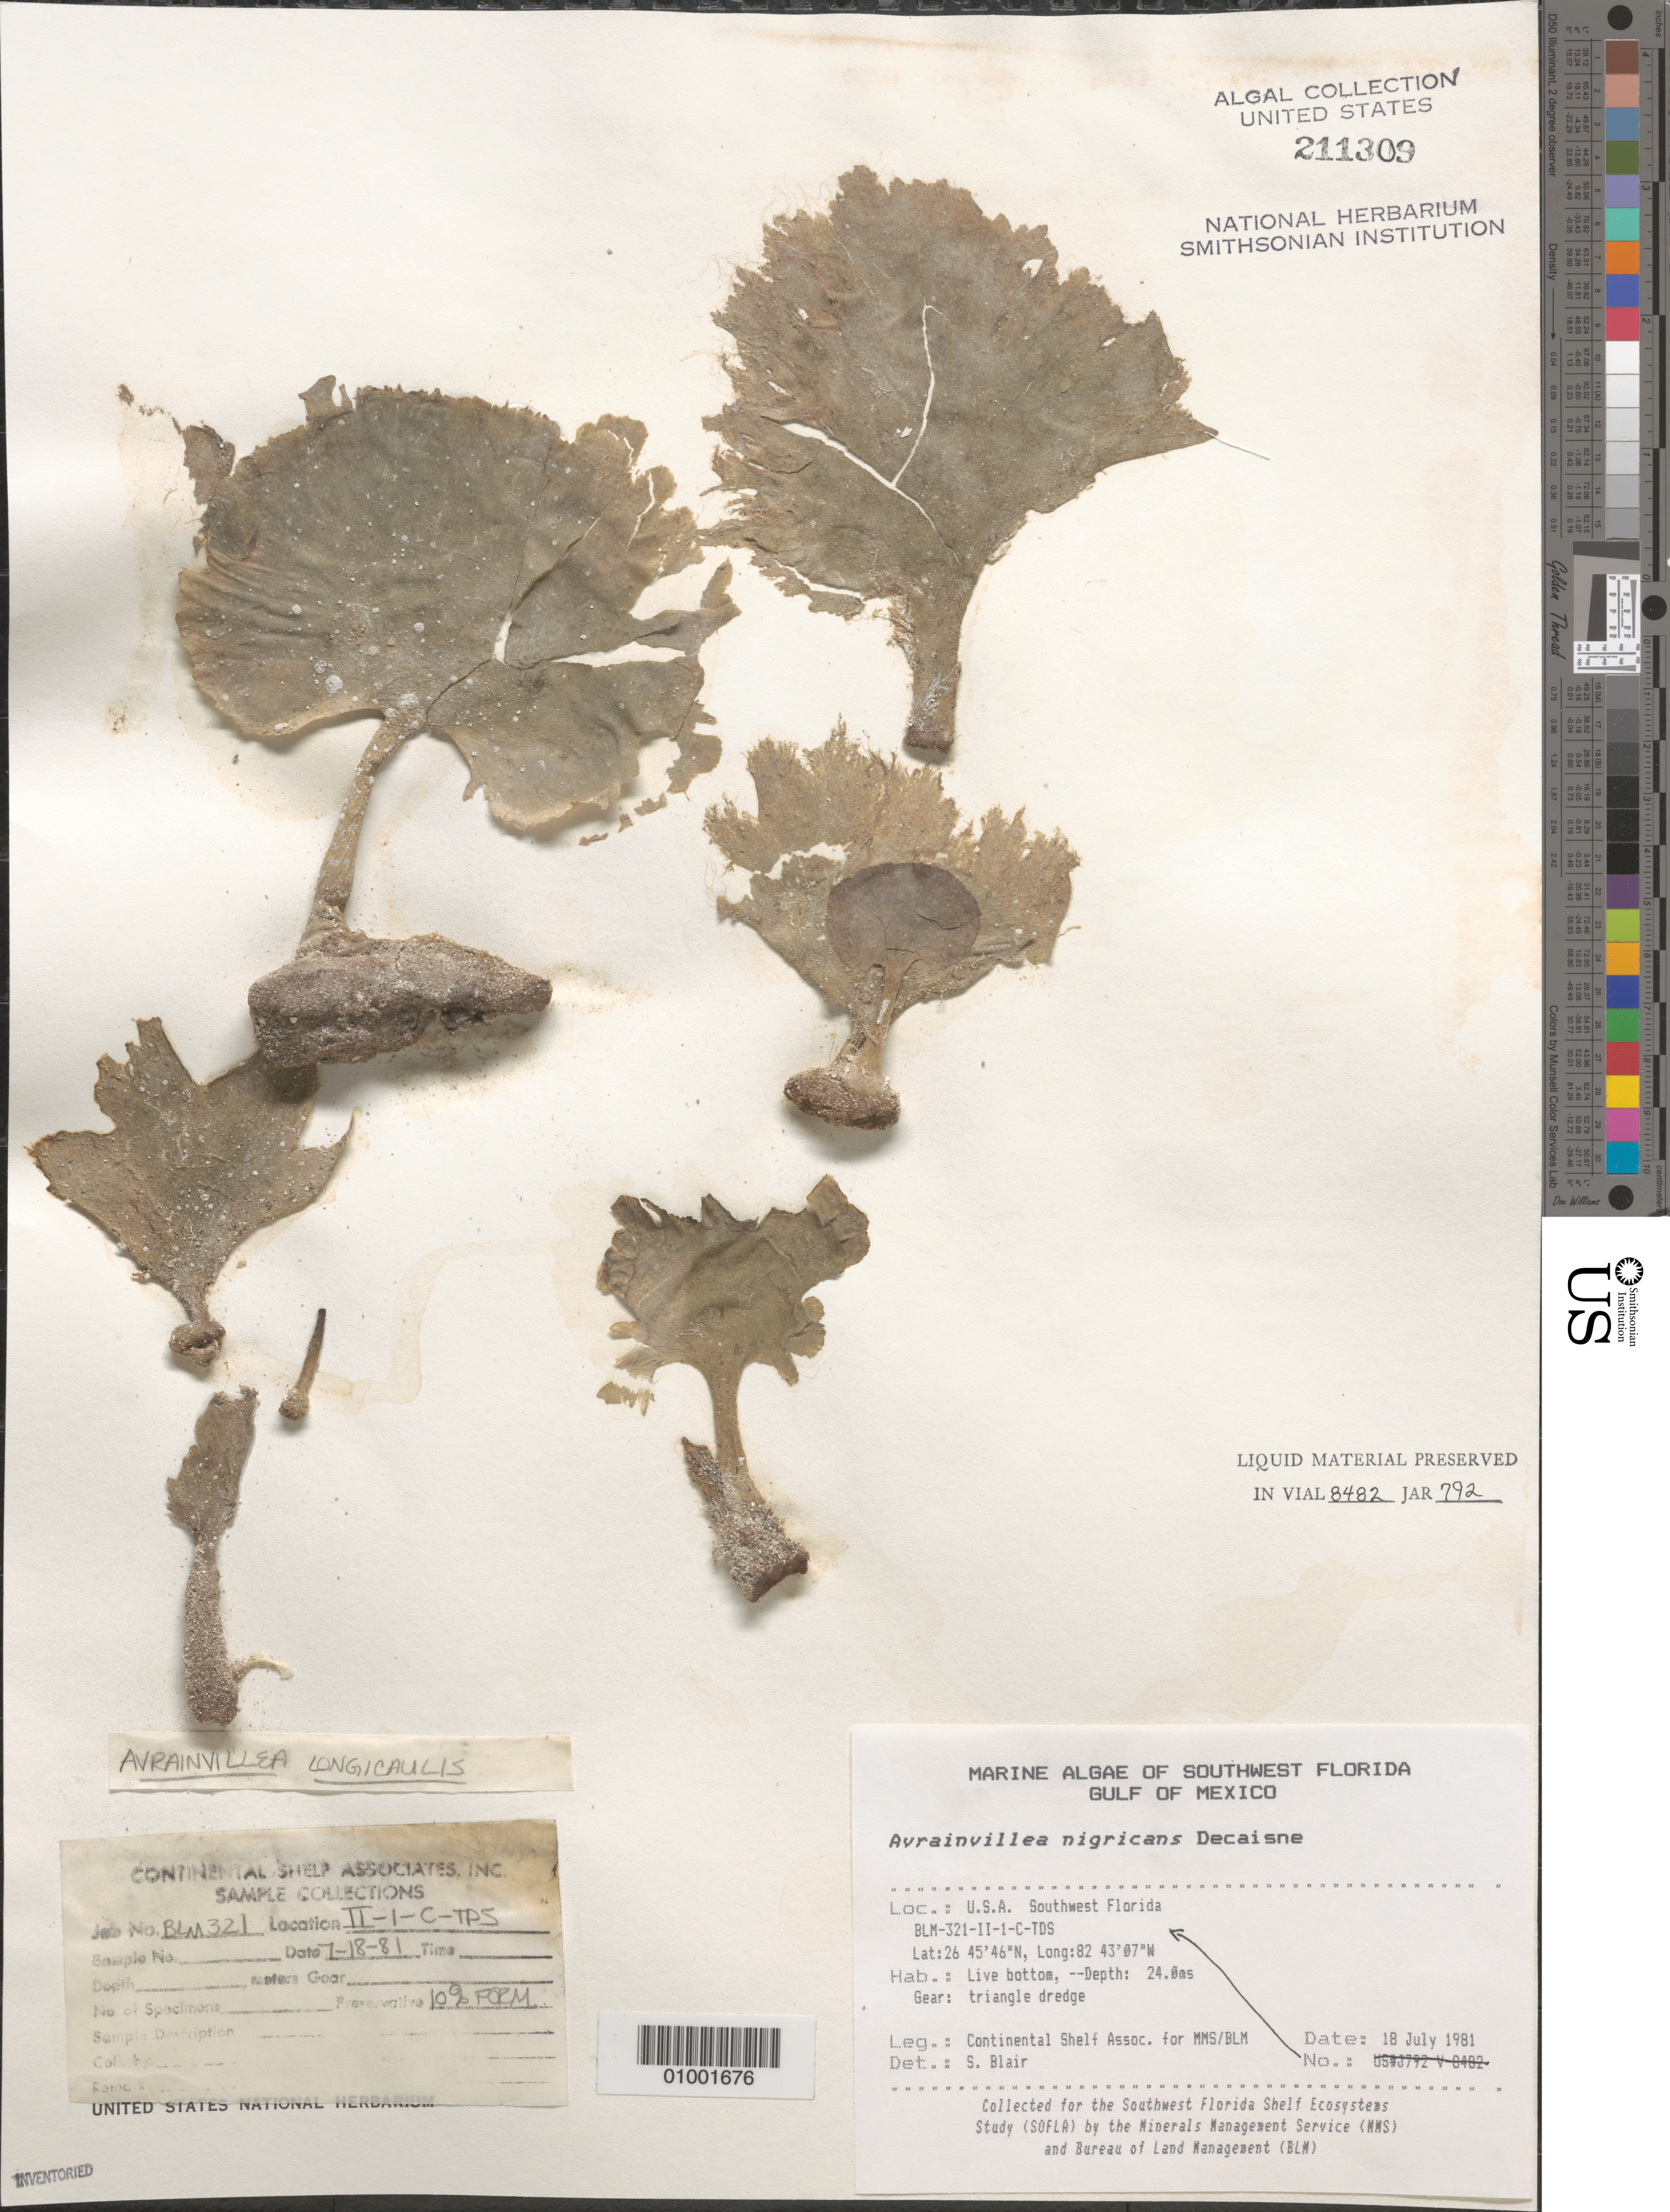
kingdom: Plantae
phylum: Chlorophyta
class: Ulvophyceae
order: Bryopsidales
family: Dichotomosiphonaceae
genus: Avrainvillea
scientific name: Avrainvillea nigricans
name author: Decne.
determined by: Blair, S. M.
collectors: Continental Shelf Associates for the MMS/BLM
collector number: BLM-321-II-1-C-TDS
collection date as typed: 18 Jul 1981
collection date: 1981-07-18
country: United States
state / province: Florida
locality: Gulf of Mexico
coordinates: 26 45'46"N, 82 43'07"W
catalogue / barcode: US 211309